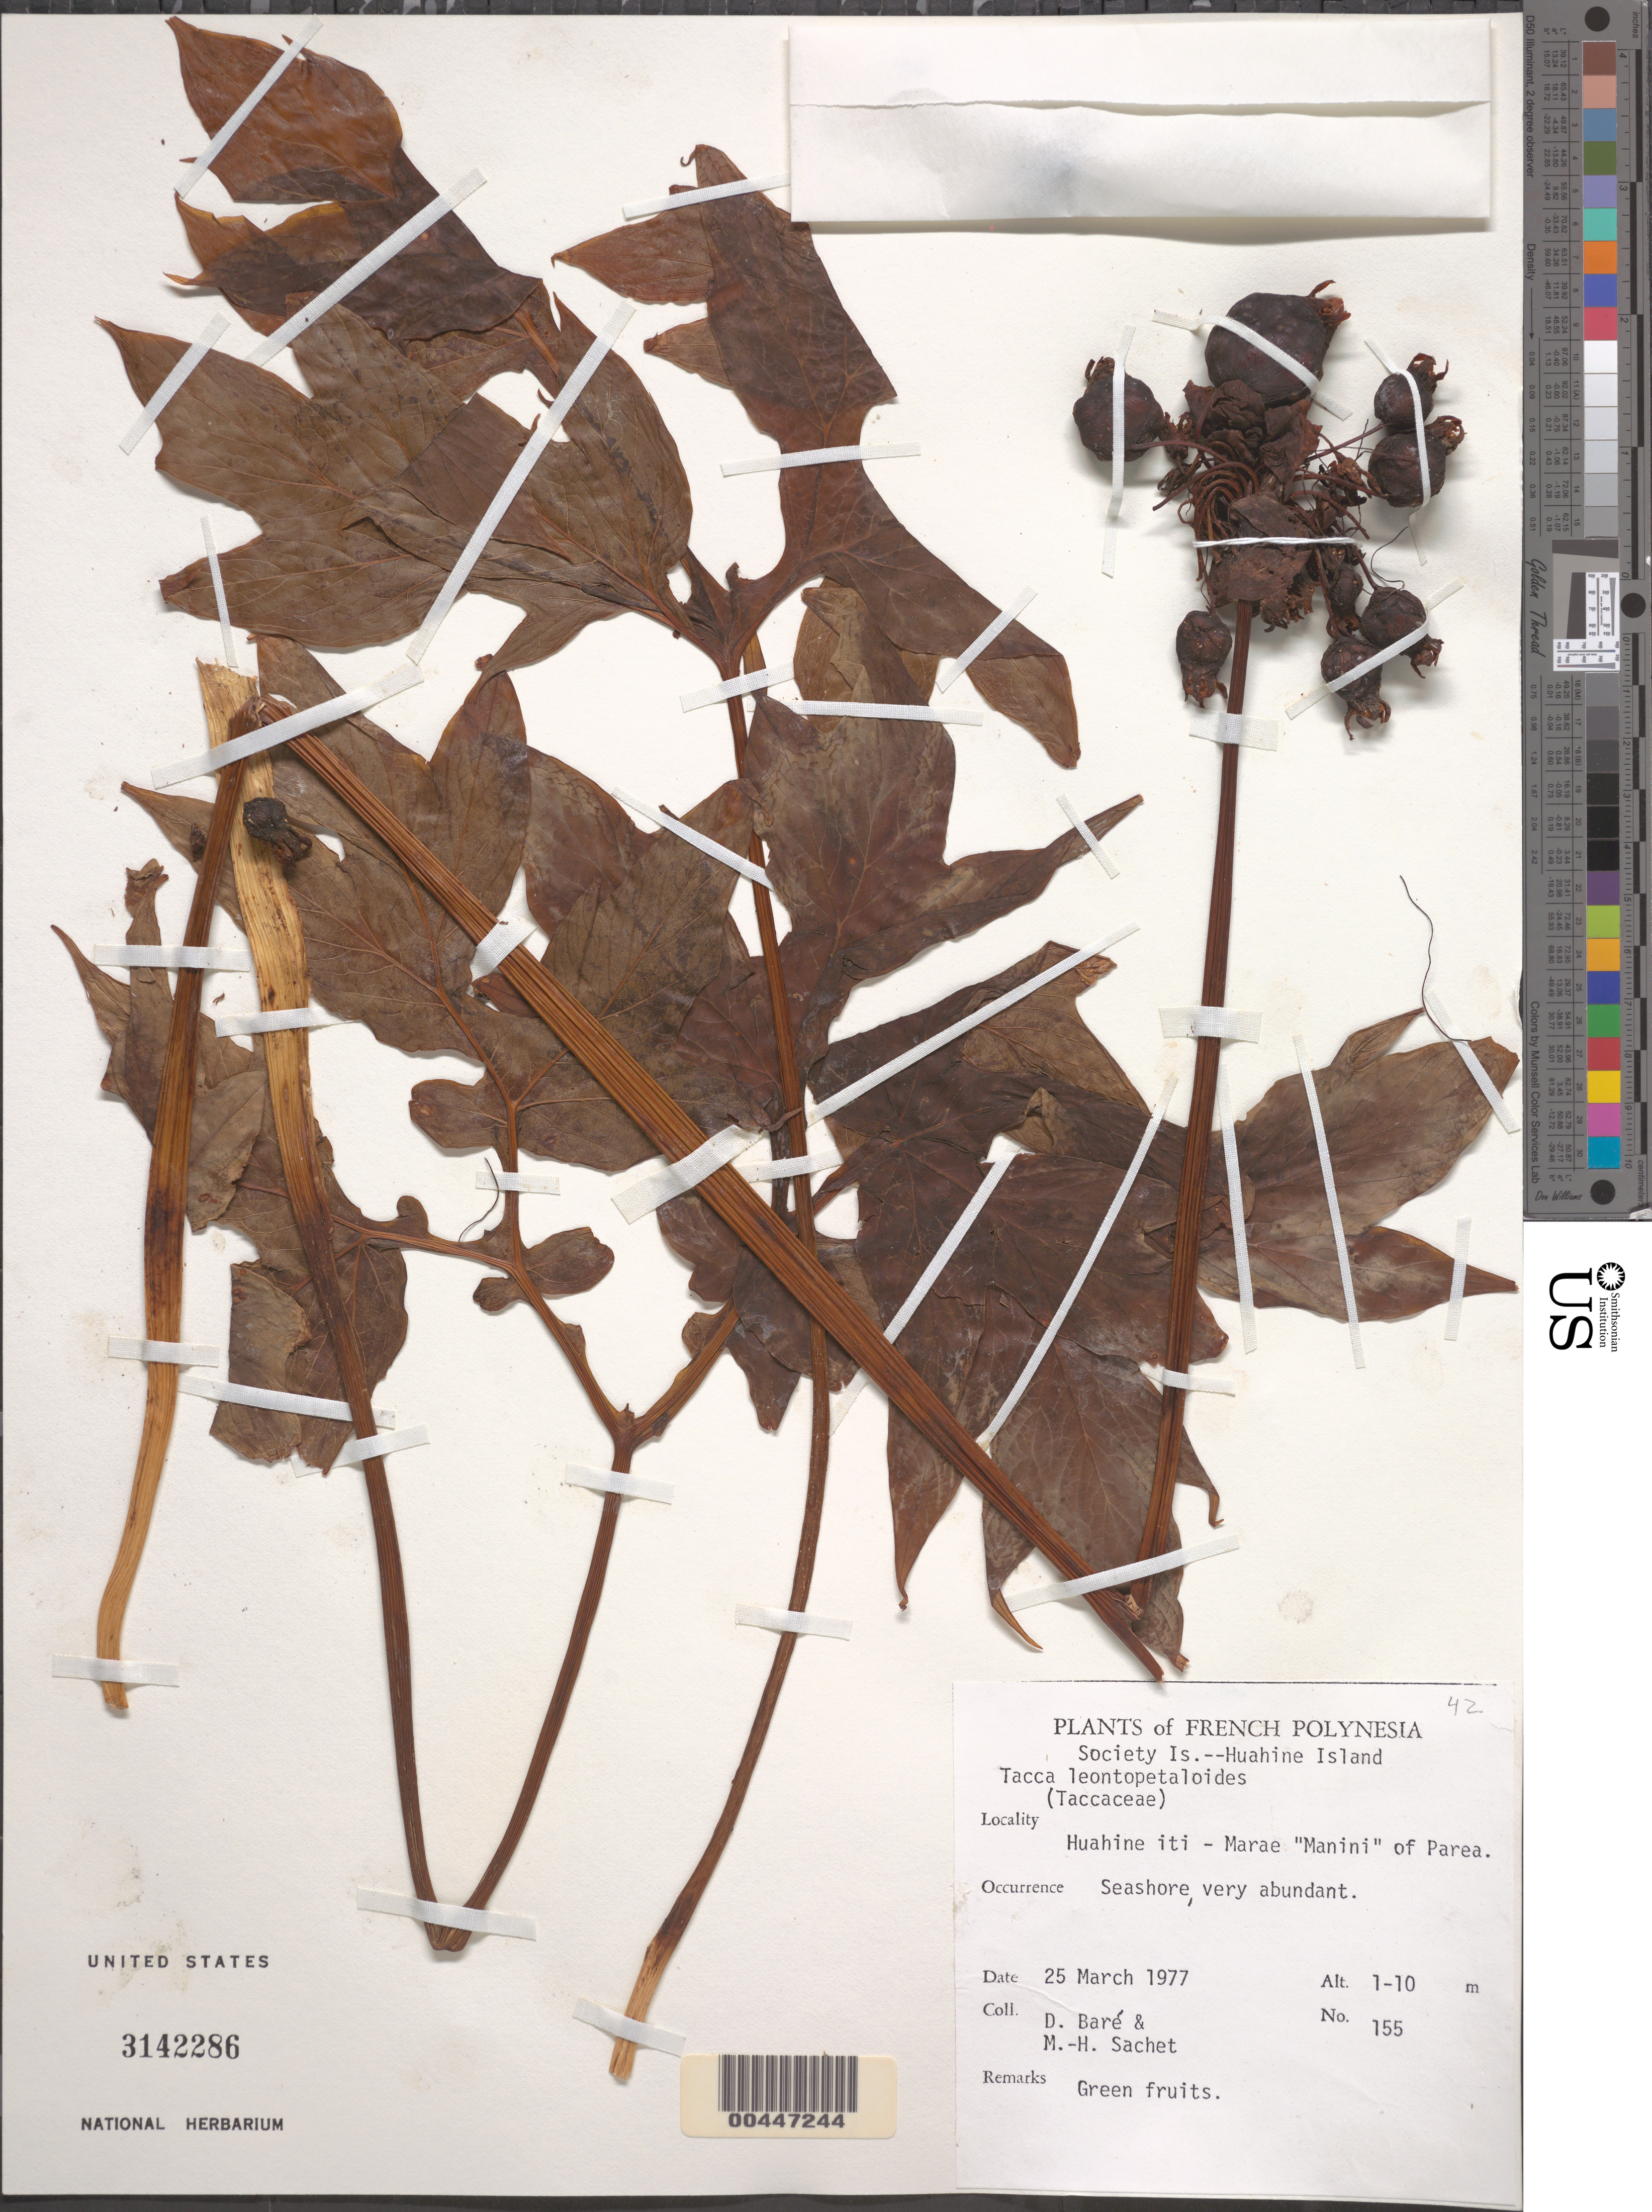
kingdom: Plantae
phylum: Tracheophyta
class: Liliopsida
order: Dioscoreales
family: Dioscoreaceae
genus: Tacca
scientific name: Tacca leontopetaloides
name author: (L.) Kuntze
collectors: D. Baré & M.-H. Sachet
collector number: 155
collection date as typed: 25 Mar 1977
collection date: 1977-03-25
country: French Polynesia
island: Huahine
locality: Huahine iti - marae [Society Is.]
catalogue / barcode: US 3142286